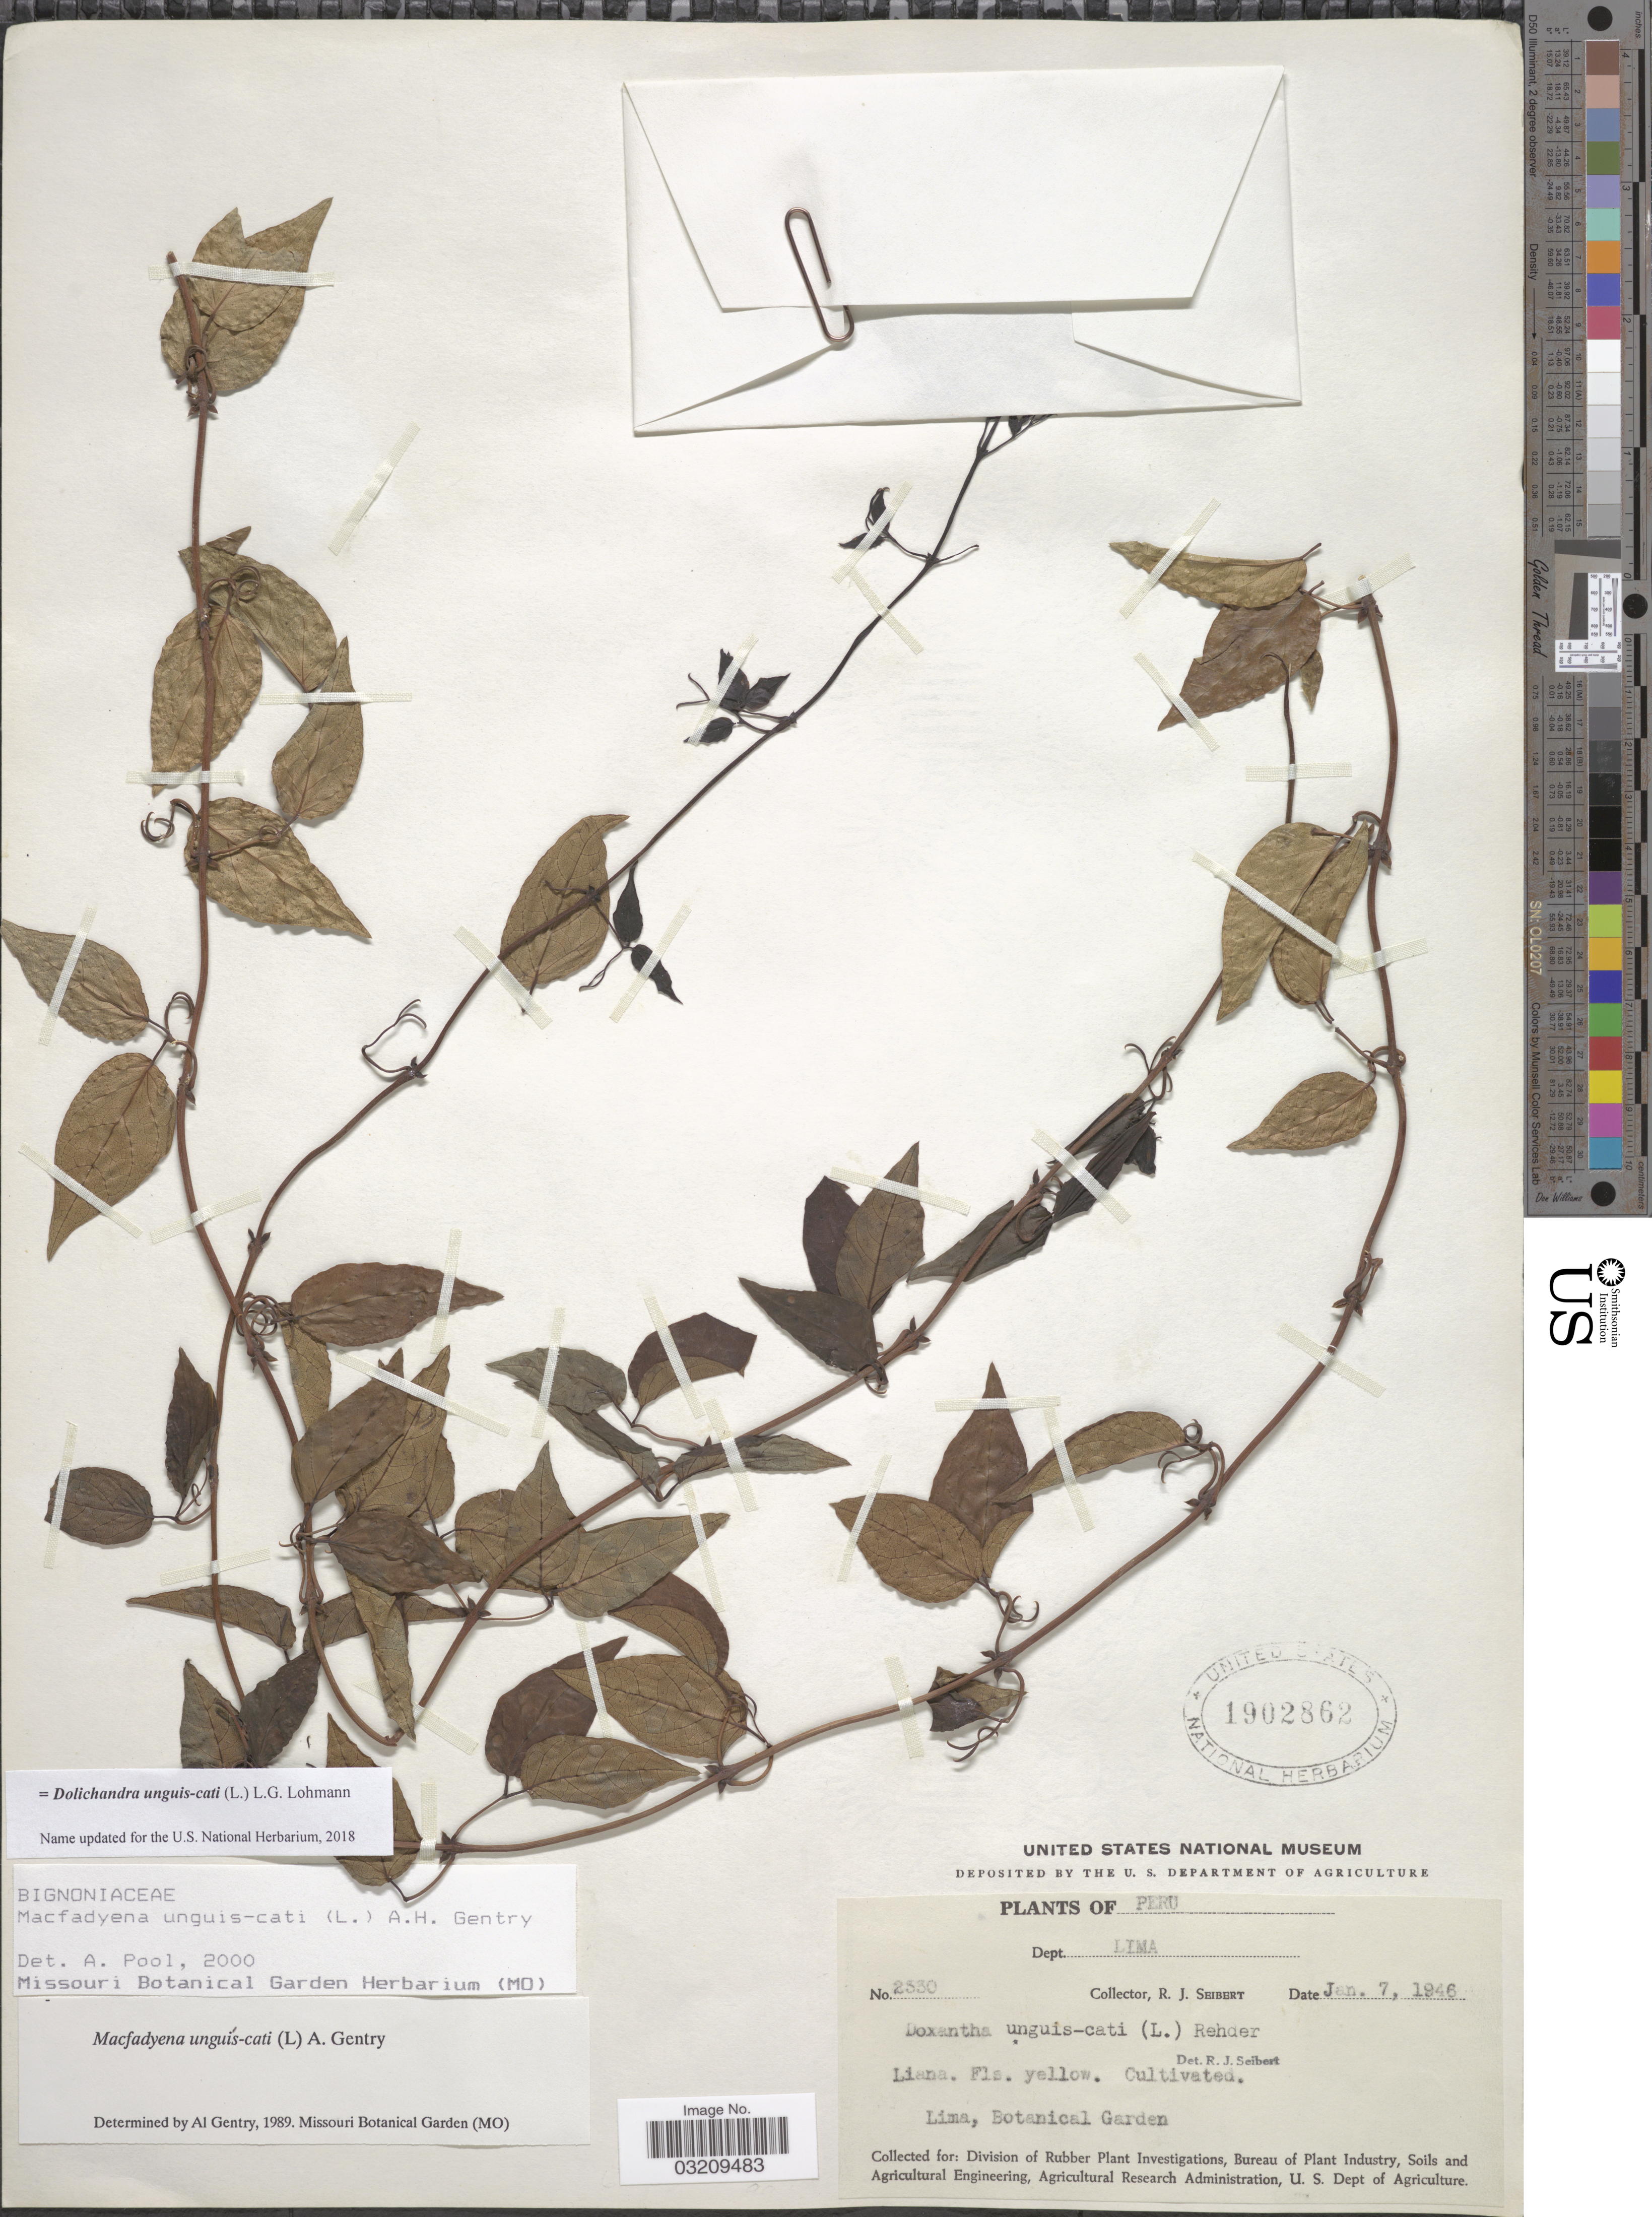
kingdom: Plantae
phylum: Tracheophyta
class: Magnoliopsida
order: Lamiales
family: Bignoniaceae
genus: Dolichandra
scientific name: Dolichandra unguis-cati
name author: (L.) L.G. Lohmann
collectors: R. J. Seibert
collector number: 2330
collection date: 1946-01-07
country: Peru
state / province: Lima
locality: Dept. Lima. Botanical Garden.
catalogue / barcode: US 1902862